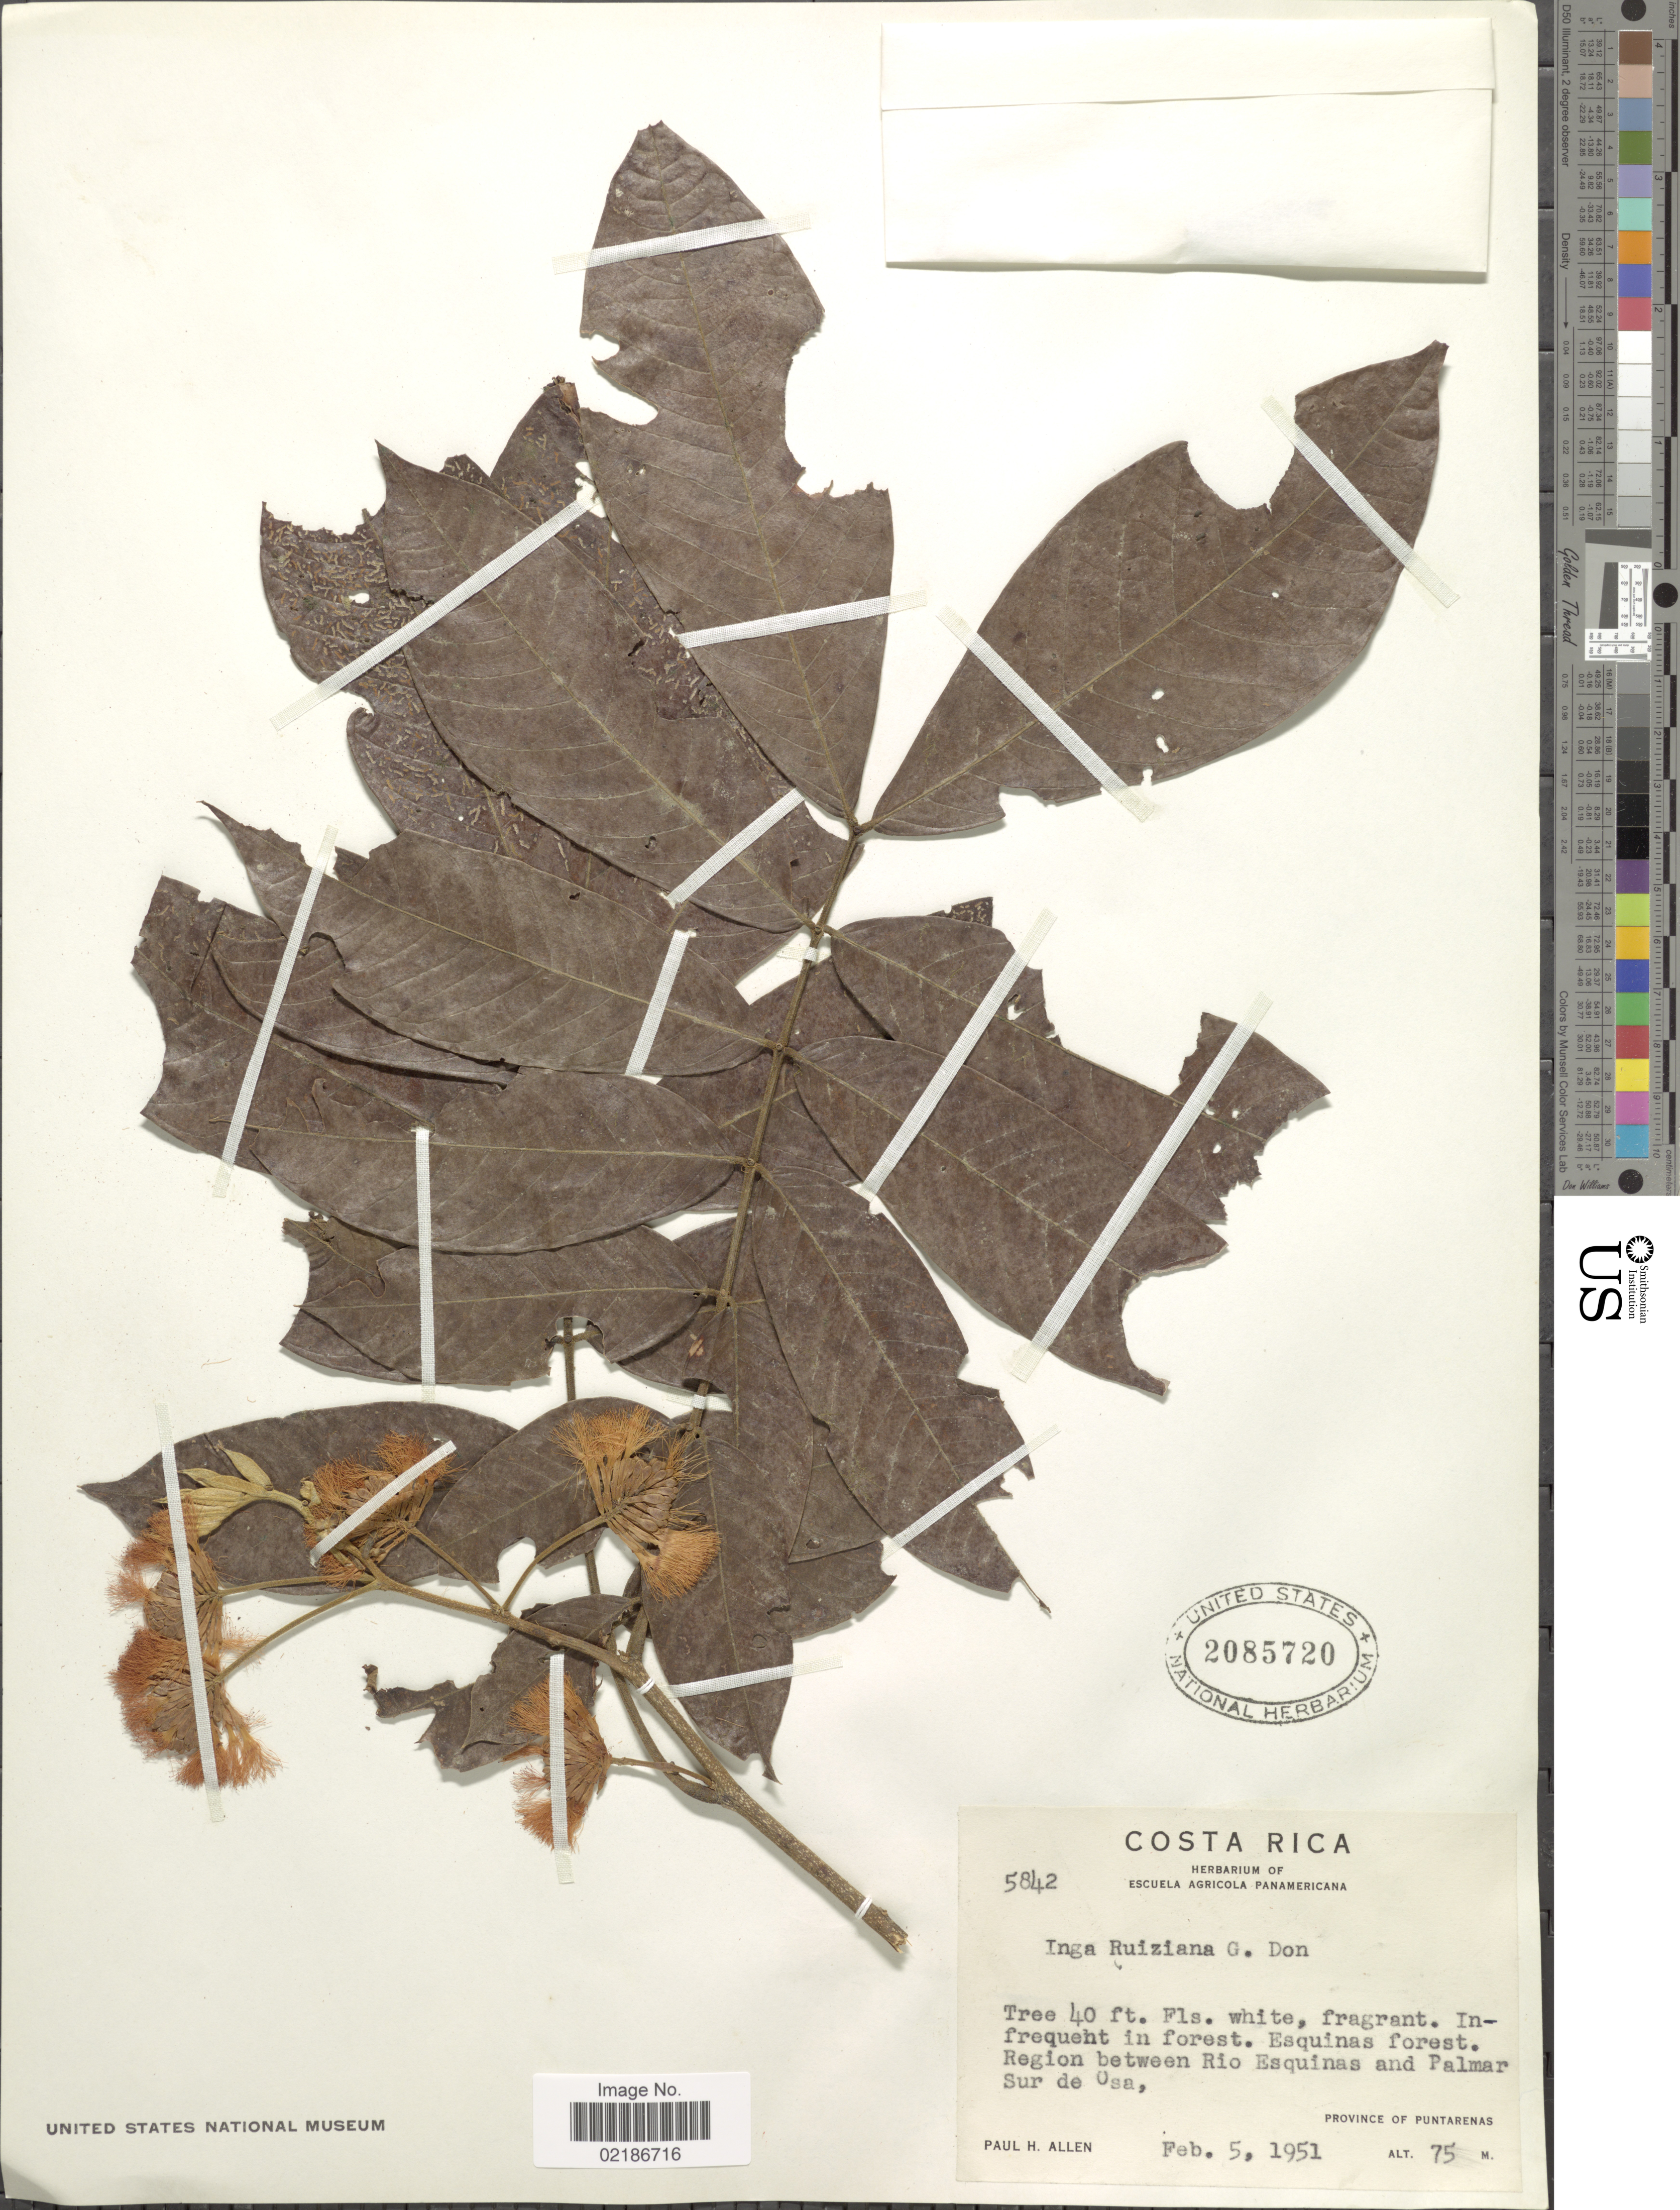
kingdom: Plantae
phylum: Tracheophyta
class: Magnoliopsida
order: Fabales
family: Fabaceae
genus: Inga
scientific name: Inga ruiziana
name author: G. Don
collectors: P. H. Allen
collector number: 5842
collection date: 1951-02-05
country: Costa Rica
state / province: Puntarenas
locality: Region between Rio Esquinas and Palmar Sur de Osa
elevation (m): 75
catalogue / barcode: US 2085720